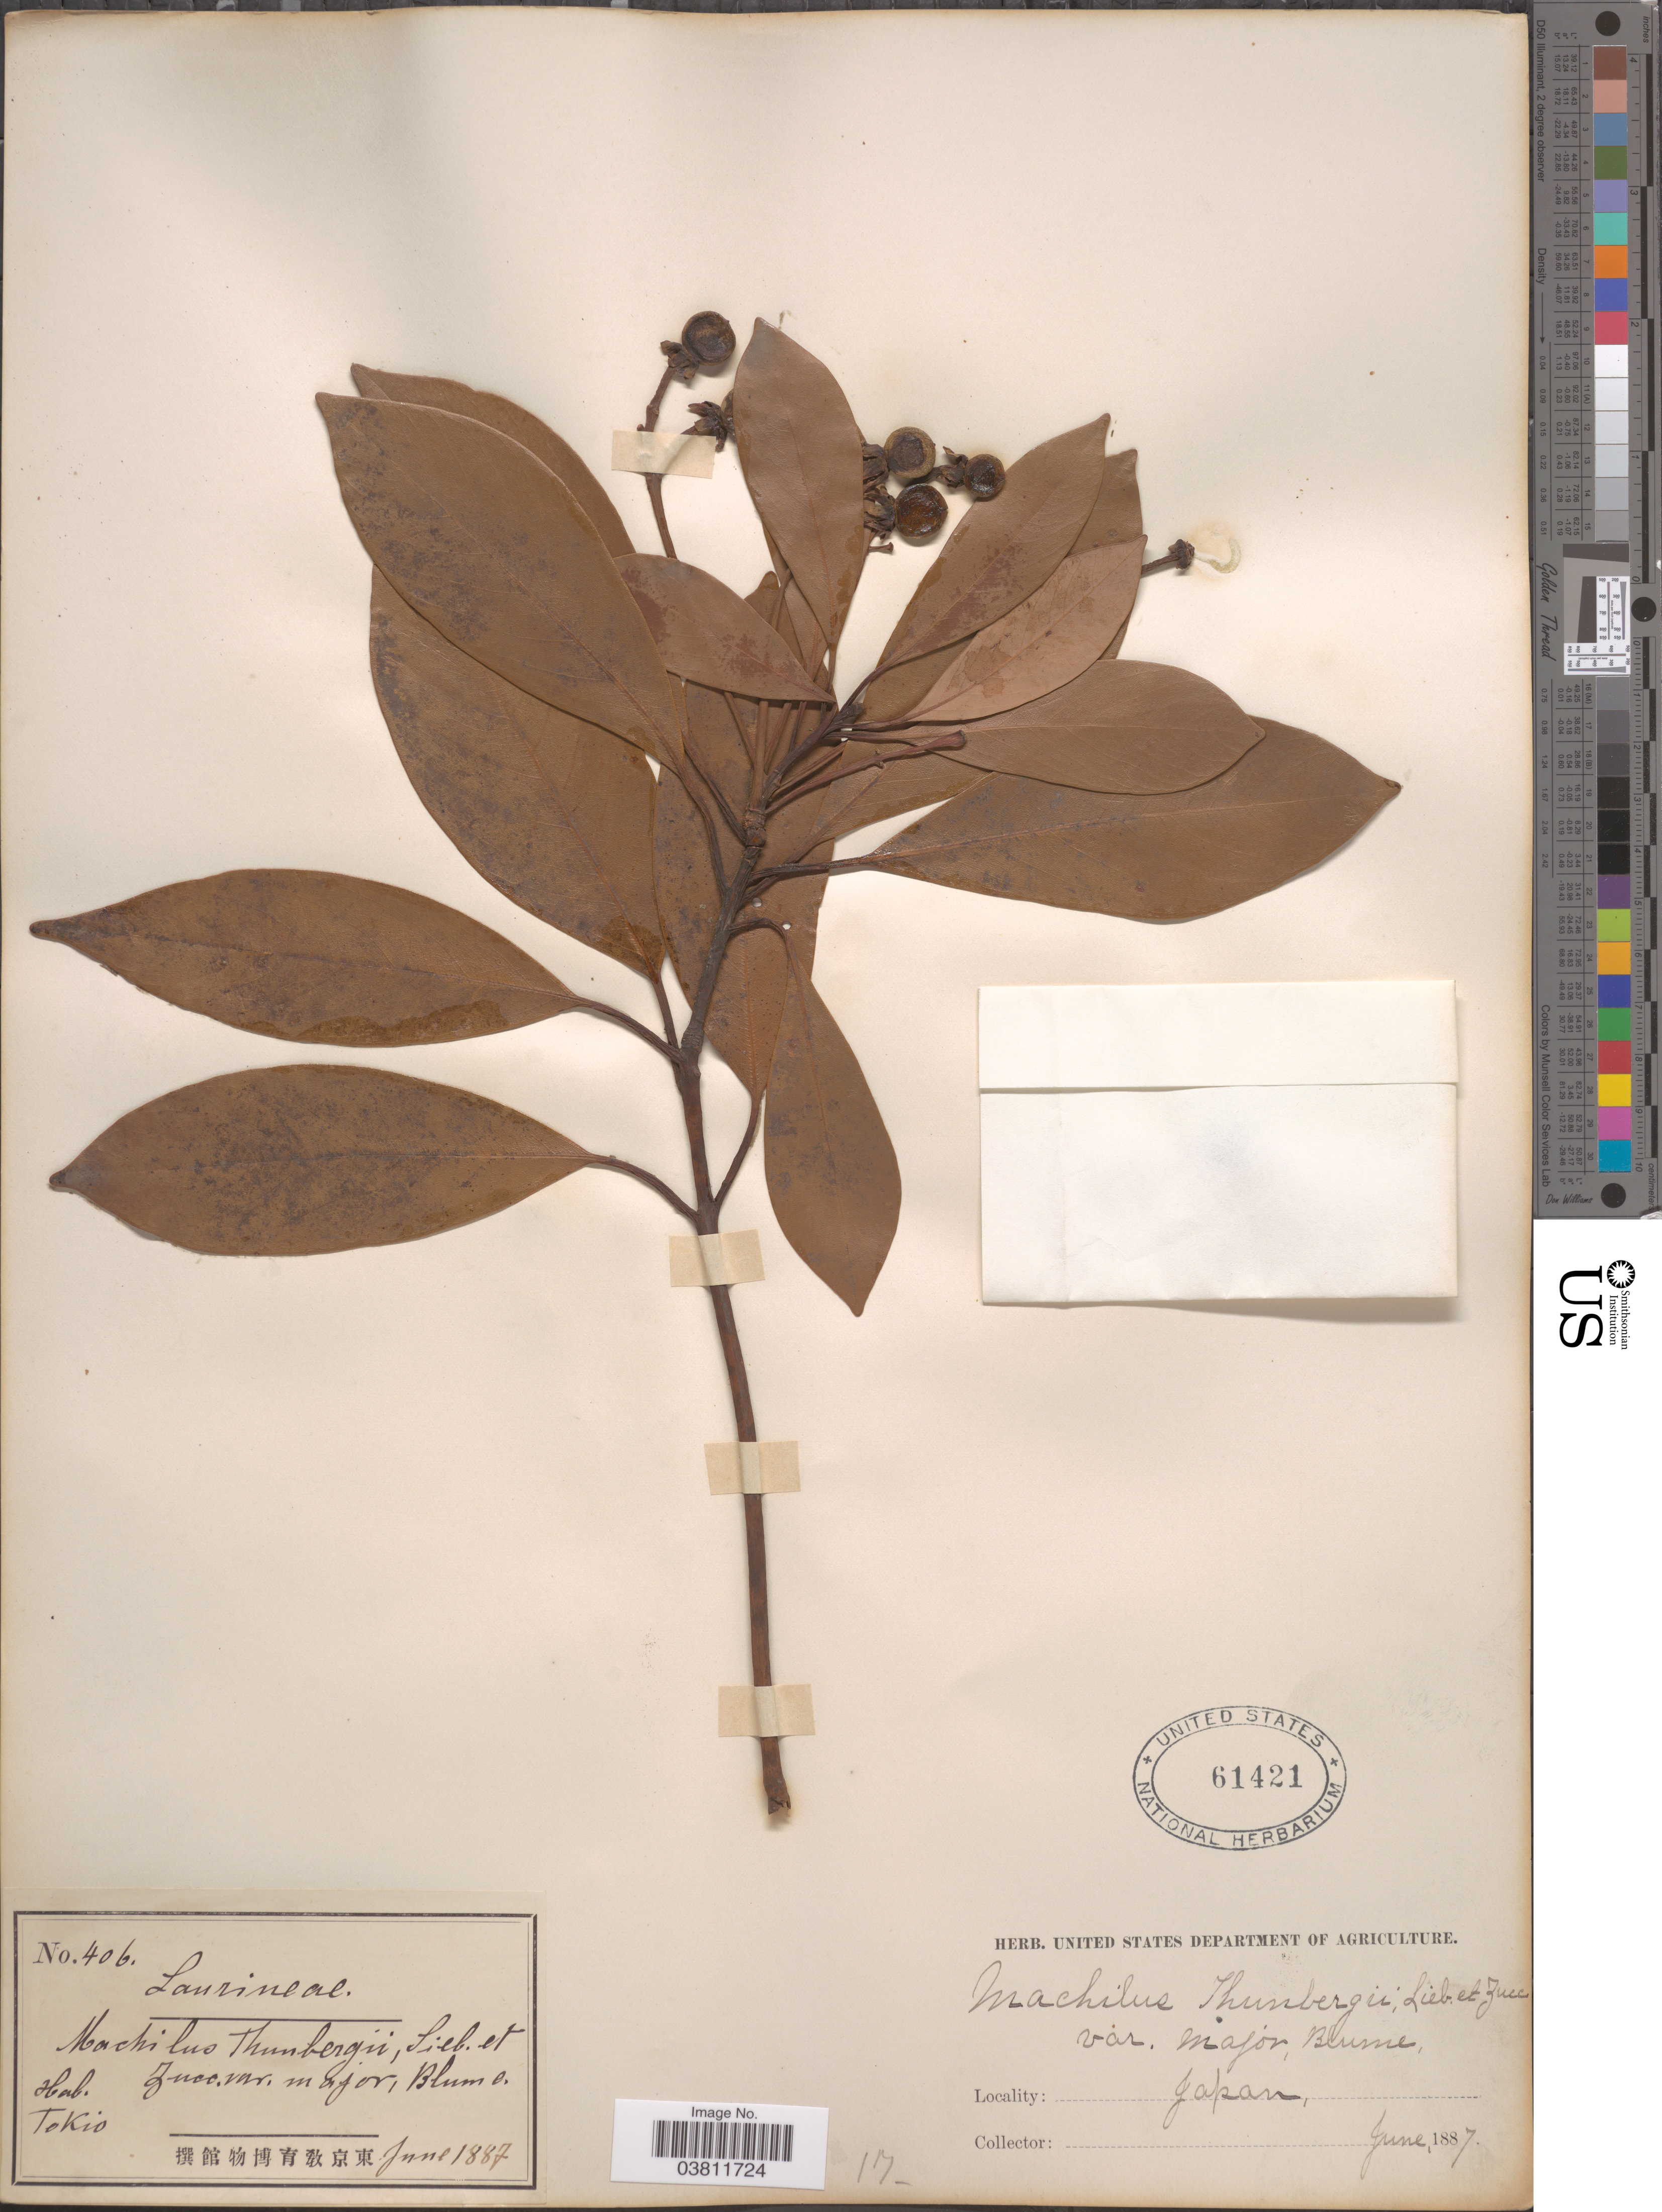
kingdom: Plantae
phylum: Tracheophyta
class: Magnoliopsida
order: Laurales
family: Lauraceae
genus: Machilus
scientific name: Machilus thunbergii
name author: Siebold & Zucc.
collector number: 406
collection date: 1887-06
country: Japan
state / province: Tokyo, Federal City of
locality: Tokio.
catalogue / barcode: US 61421